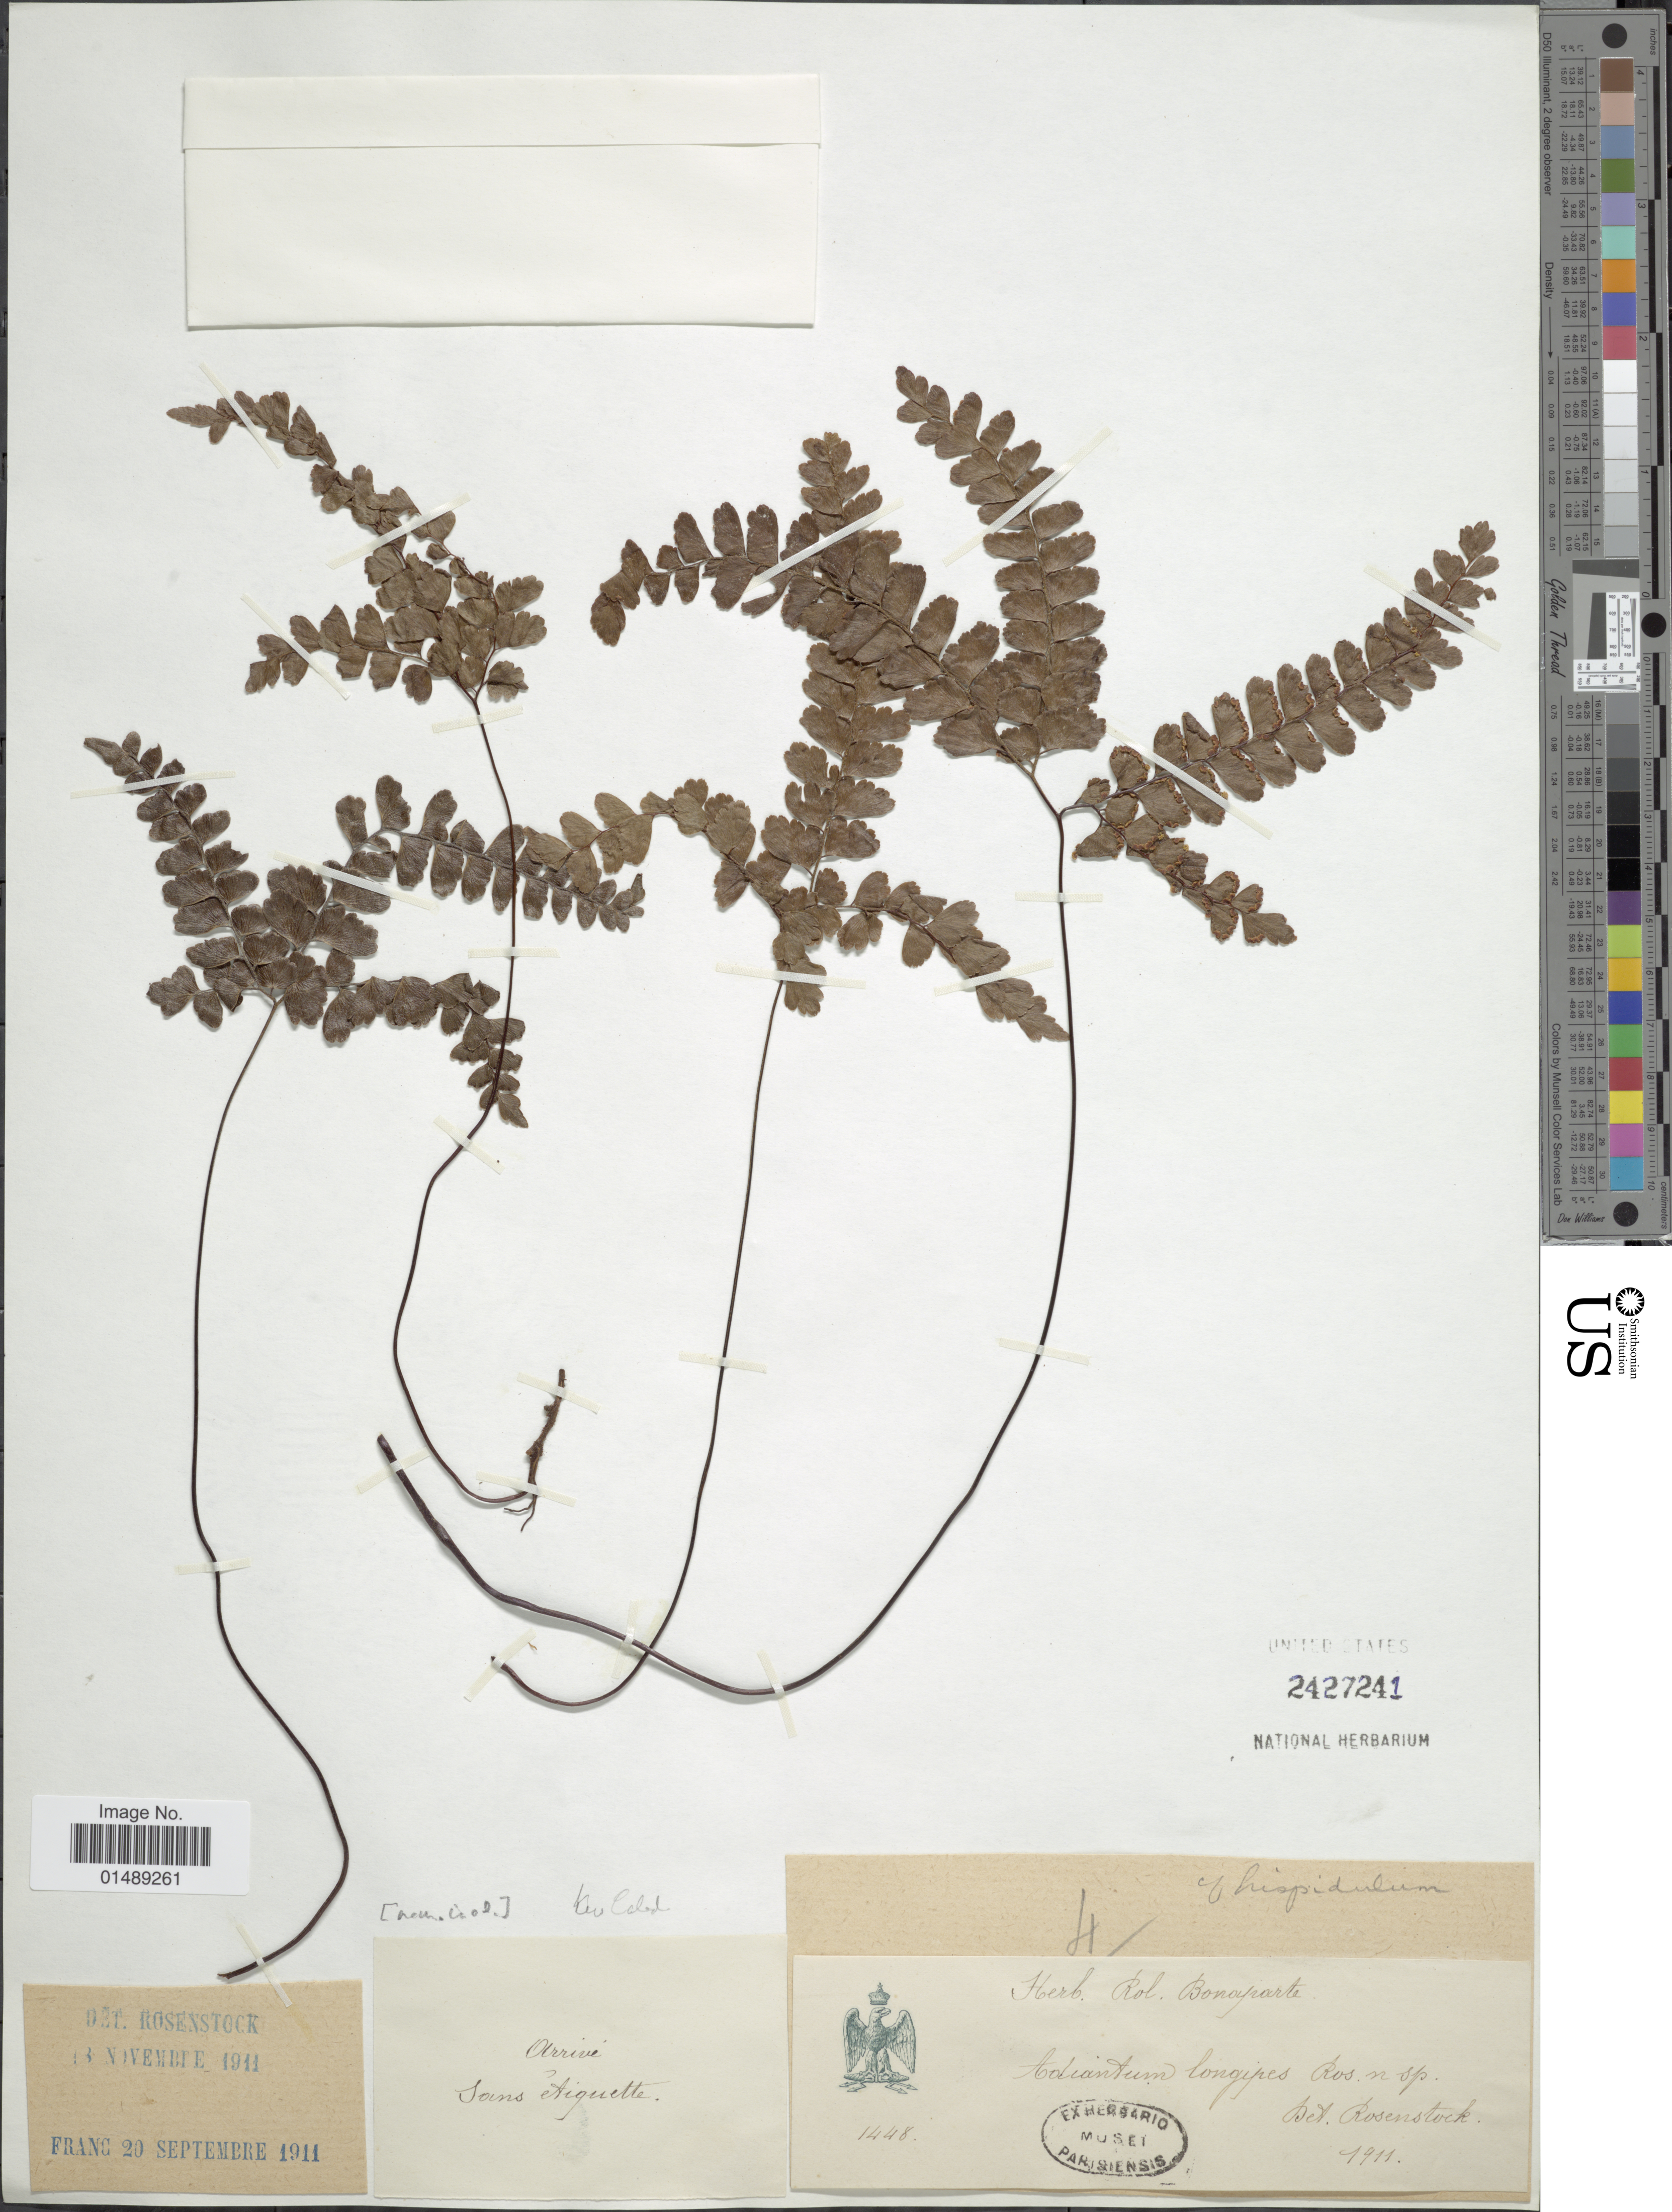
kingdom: Plantae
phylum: Tracheophyta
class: Polypodiopsida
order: Polypodiales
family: Pteridaceae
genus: Adiantum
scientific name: Adiantum hispidulum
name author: Sw.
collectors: ex herb. Prince Roland Bonaparte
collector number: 1448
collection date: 1911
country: New Caledonia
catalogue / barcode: US 2427241